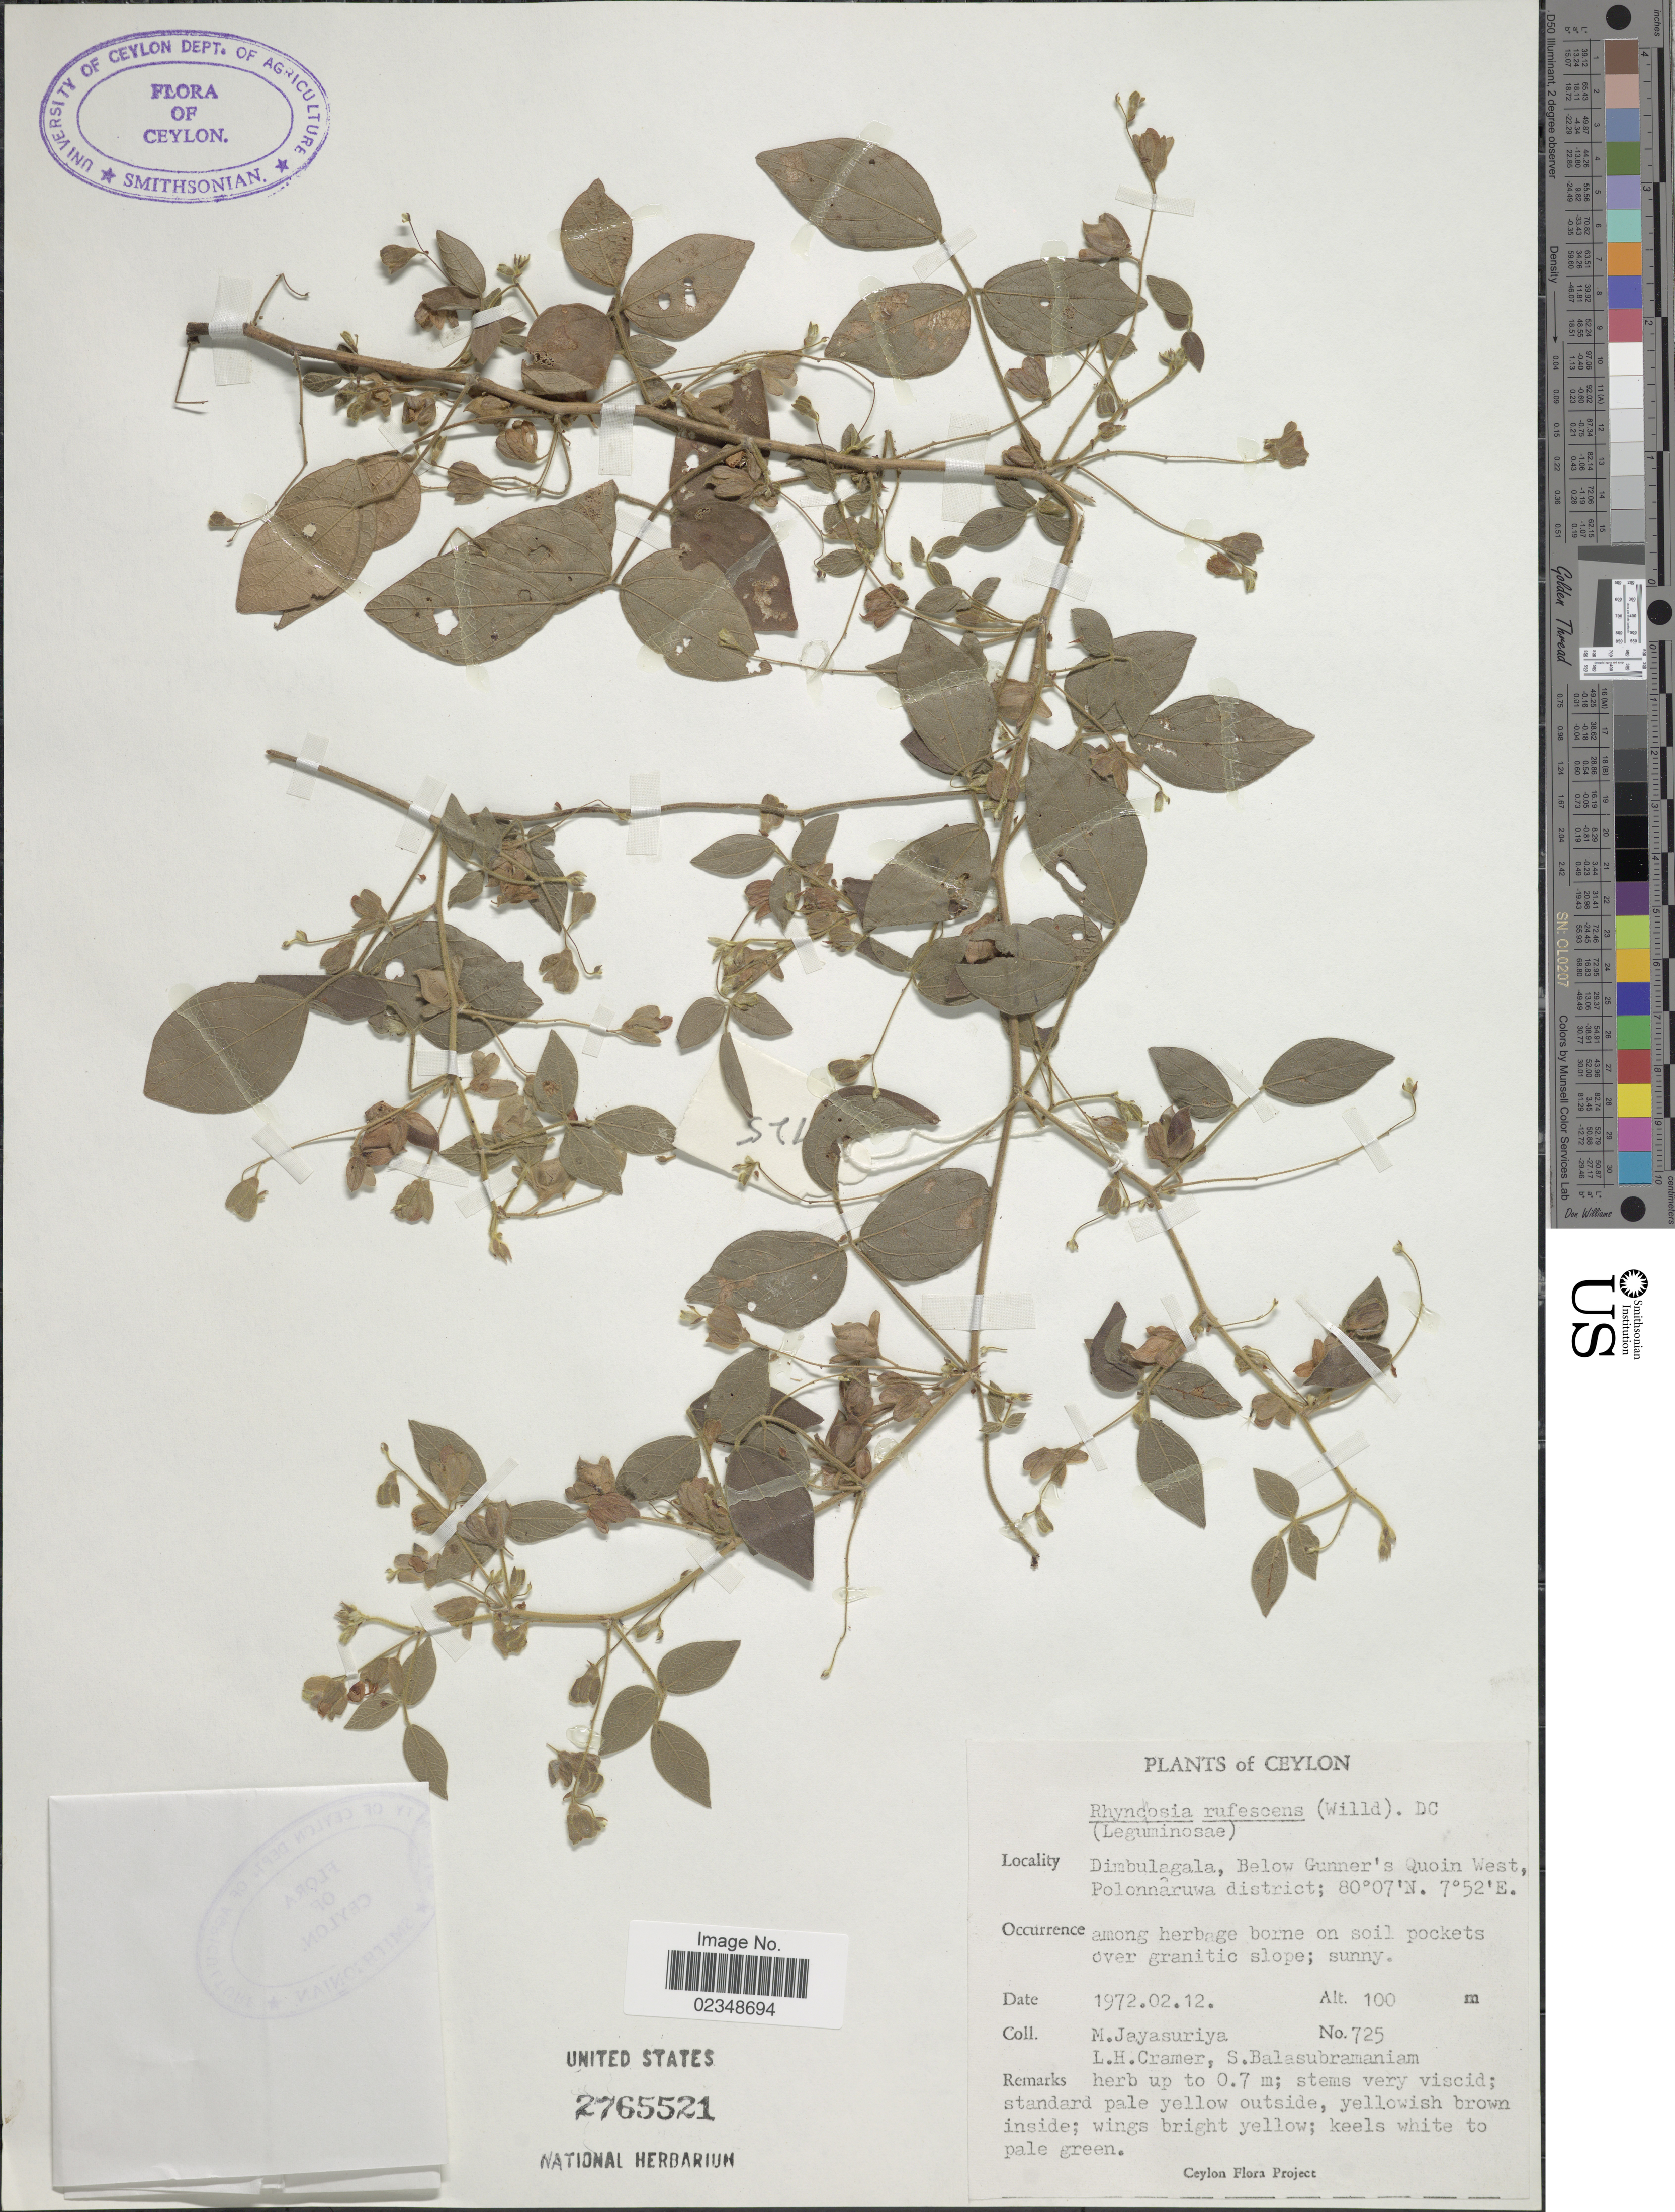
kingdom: Plantae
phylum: Tracheophyta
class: Magnoliopsida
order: Fabales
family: Fabaceae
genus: Rhynchosia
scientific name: Rhynchosia rufescens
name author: DC.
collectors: A. H. Jayasuriya, L. H. Cramer & S. Balasubramaniam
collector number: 725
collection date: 1972-02-12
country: Sri Lanka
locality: Ceylon, Dimbulagala, Below Gunner's Quoin West, Polonnaruwa district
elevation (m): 100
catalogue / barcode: US 2765521